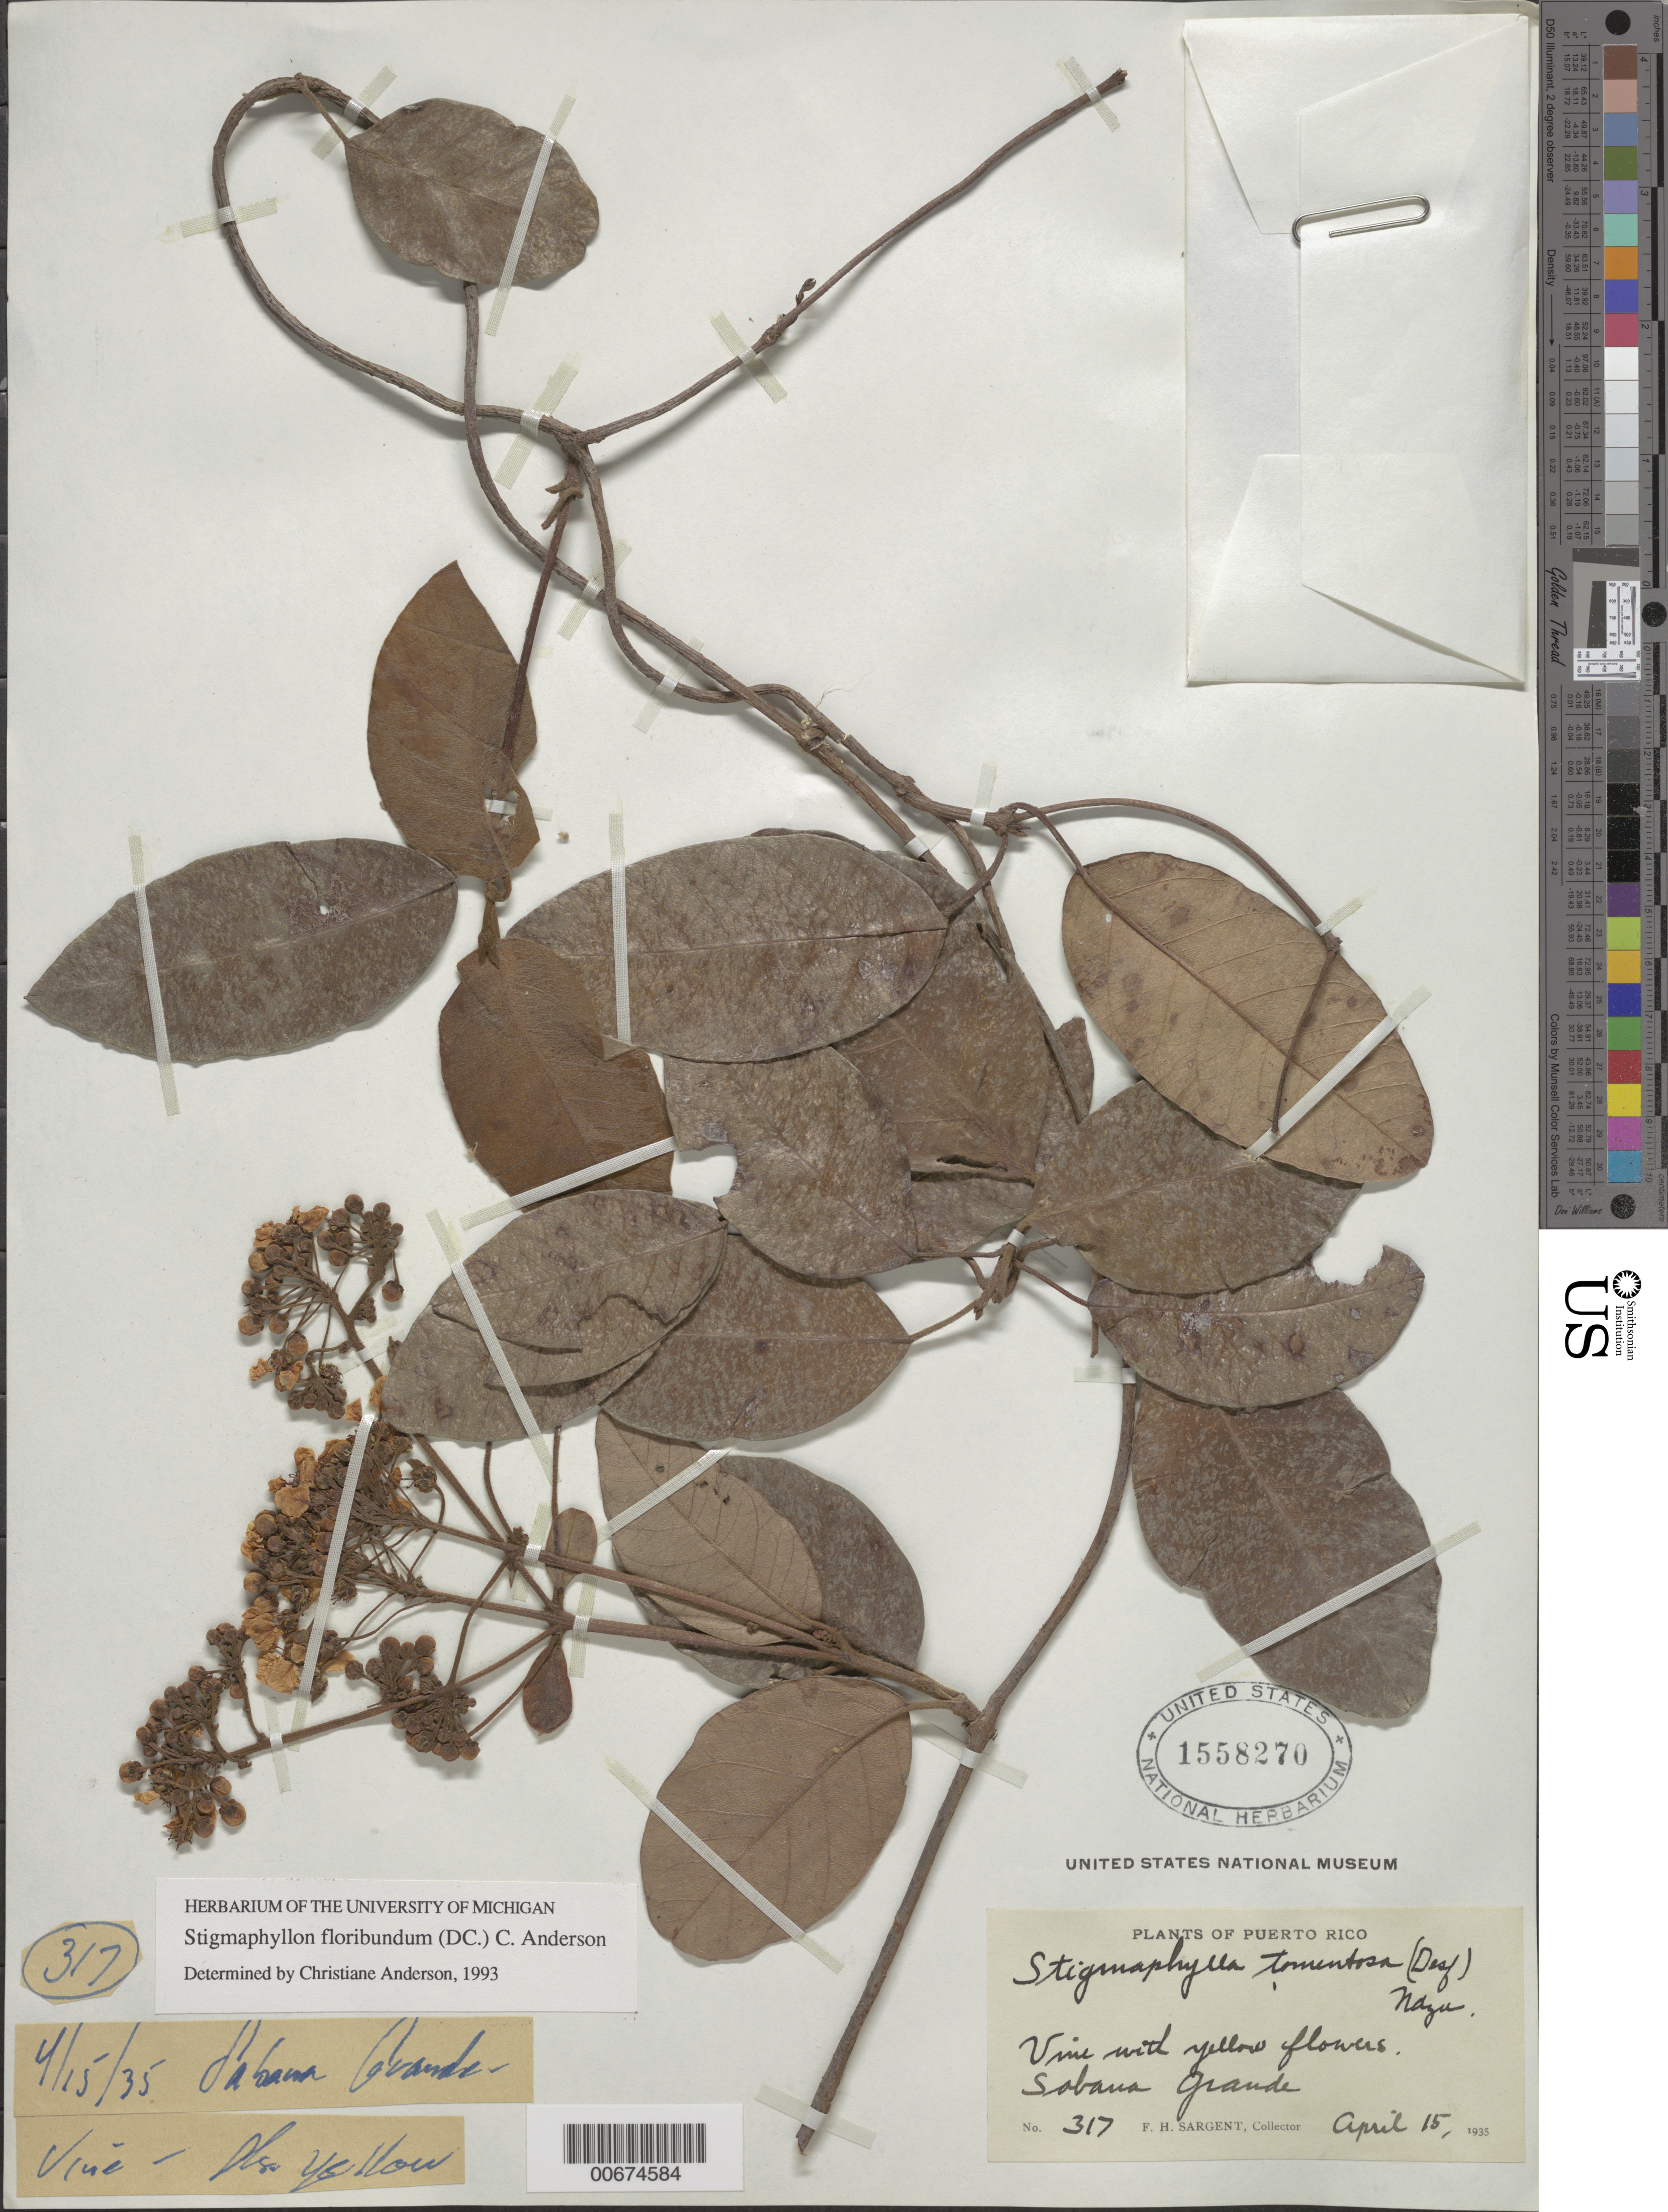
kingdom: Plantae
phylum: Tracheophyta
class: Magnoliopsida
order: Malpighiales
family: Malpighiaceae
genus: Stigmaphyllon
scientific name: Stigmaphyllon floribundum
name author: (DC.) C.E. Anderson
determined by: Anderson, C.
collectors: F. H. Sargent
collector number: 317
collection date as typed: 15 Apr 1935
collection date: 1935-04-15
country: Puerto Rico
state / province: Sabana Grande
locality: Sabana Grande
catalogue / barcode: US 1558270